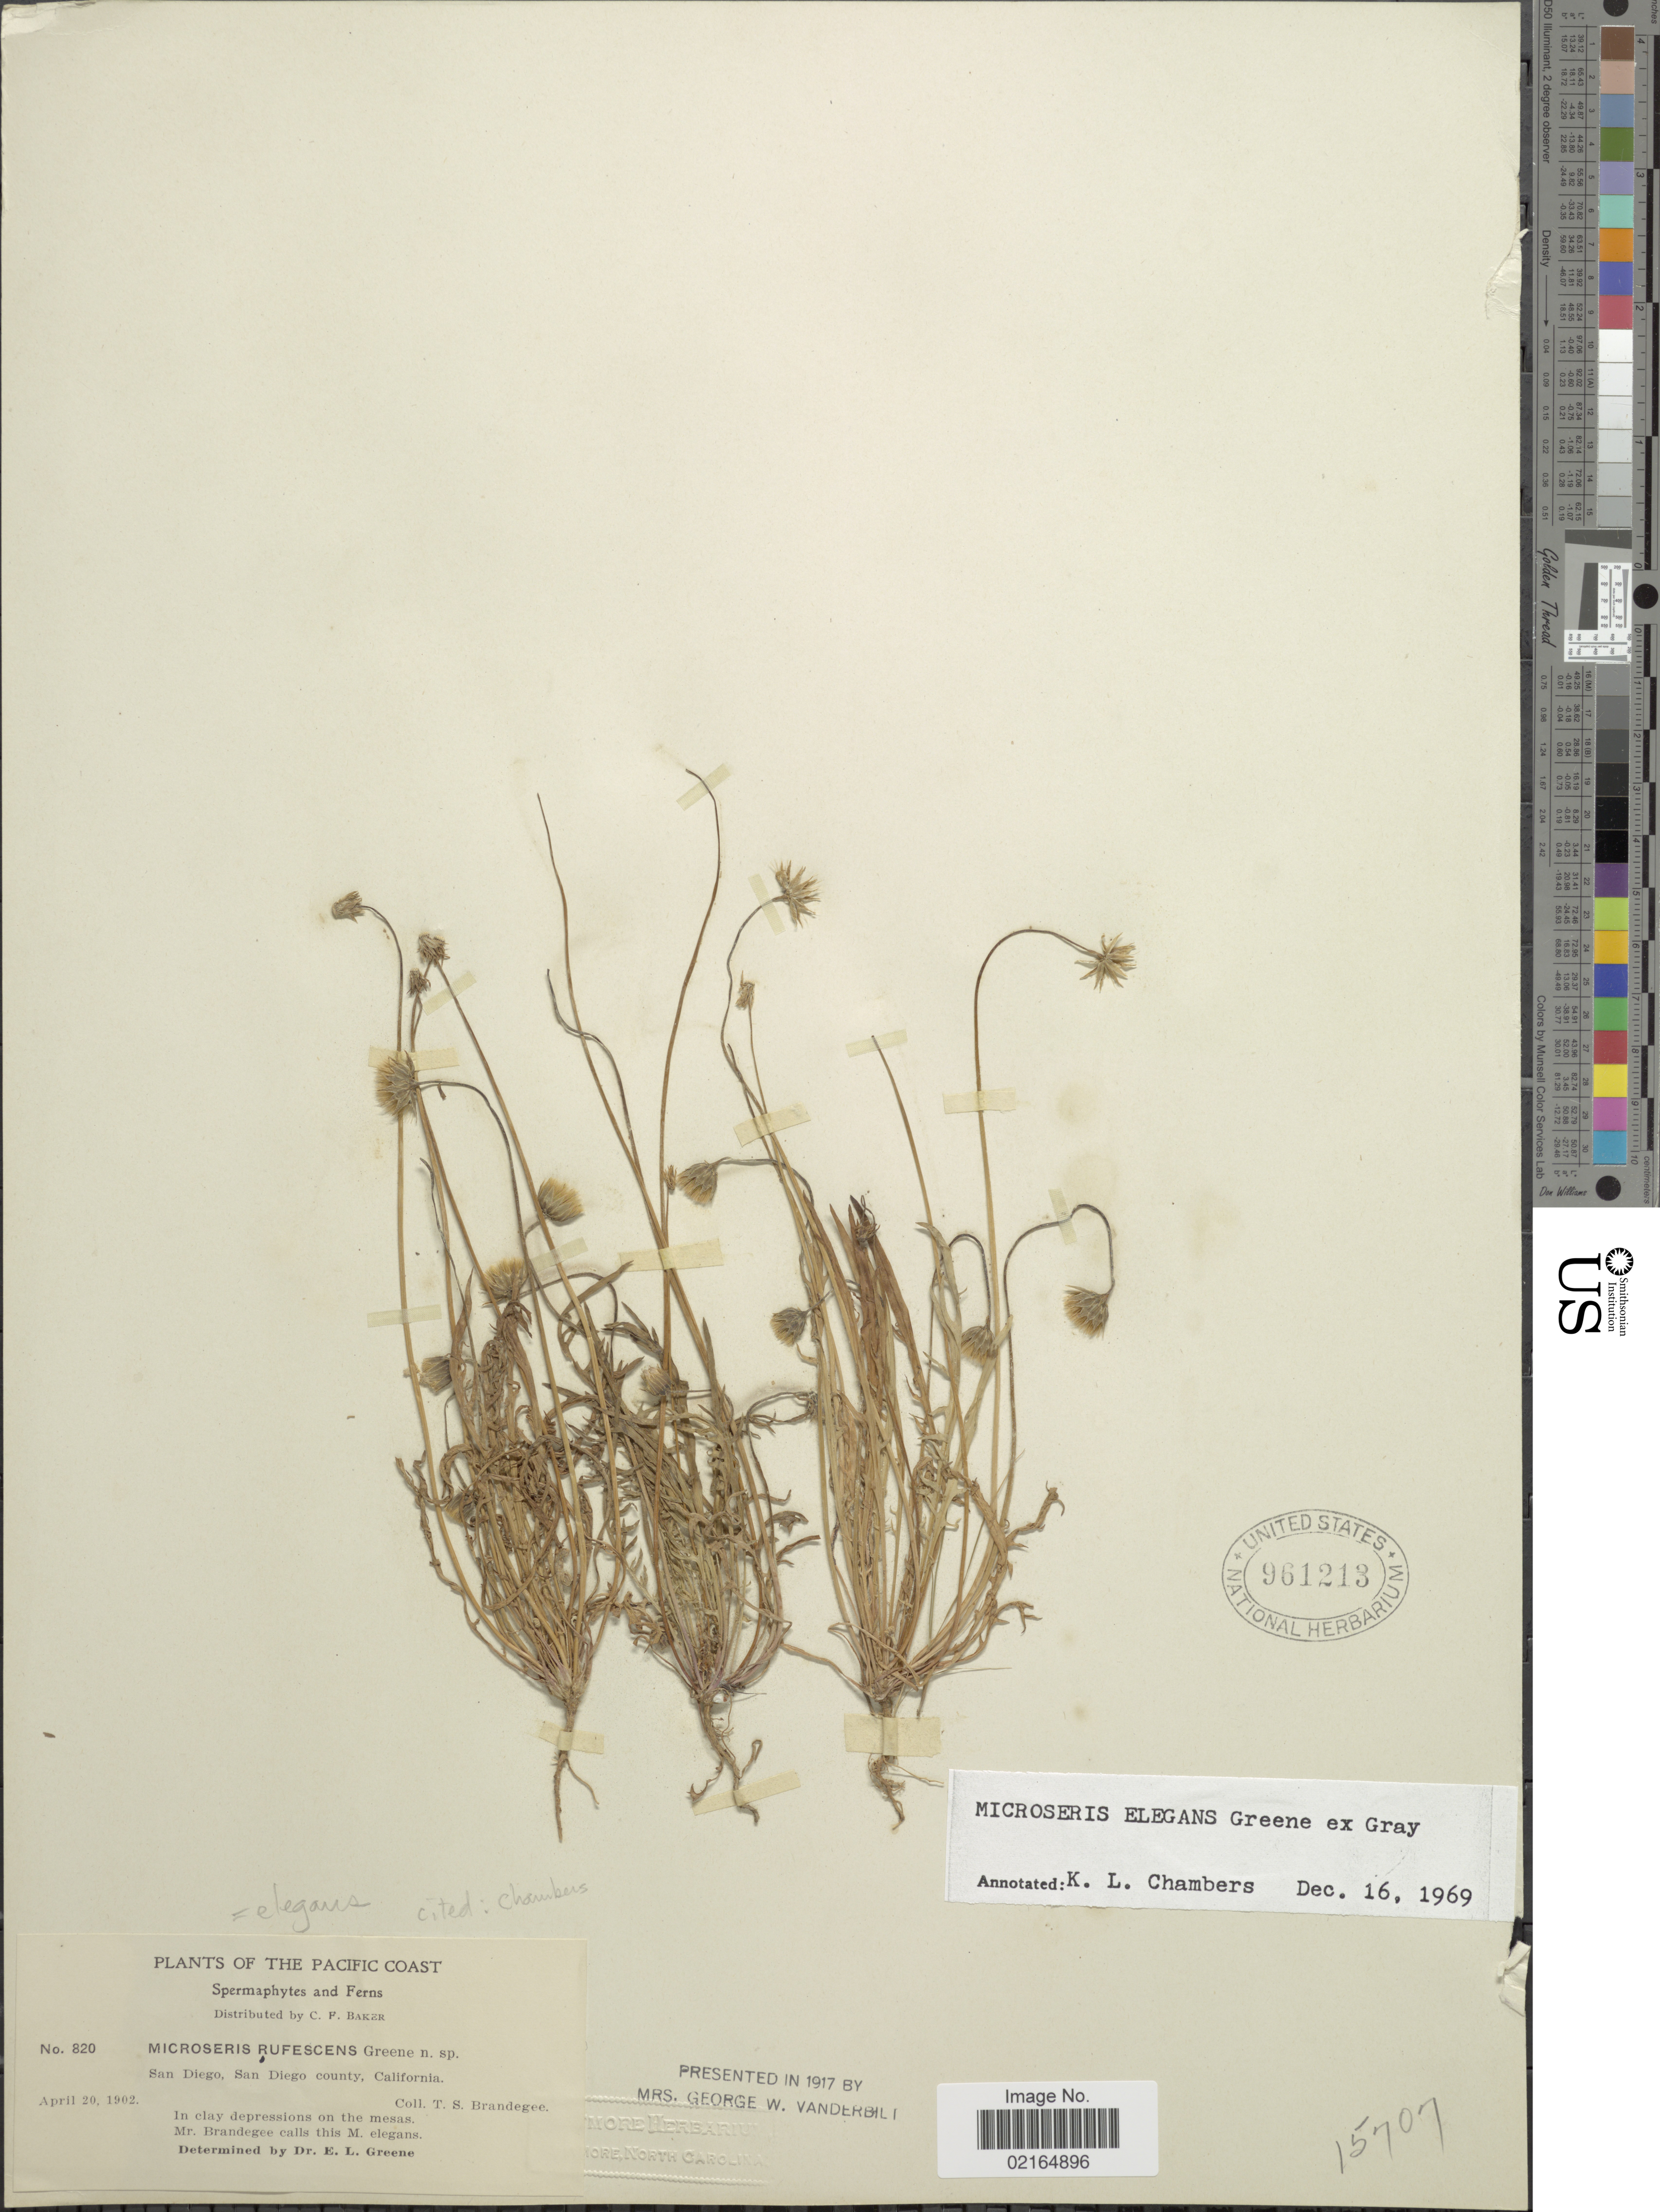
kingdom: Plantae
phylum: Tracheophyta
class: Magnoliopsida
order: Asterales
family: Asteraceae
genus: Microseris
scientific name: Microseris elegans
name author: Greene ex A. Gray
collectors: T. S. Brandegee (herbarium)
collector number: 820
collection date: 1902-04-20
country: United States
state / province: California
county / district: San Diego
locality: San Diego, San Diego County, Pacific Coast.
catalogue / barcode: US 961213